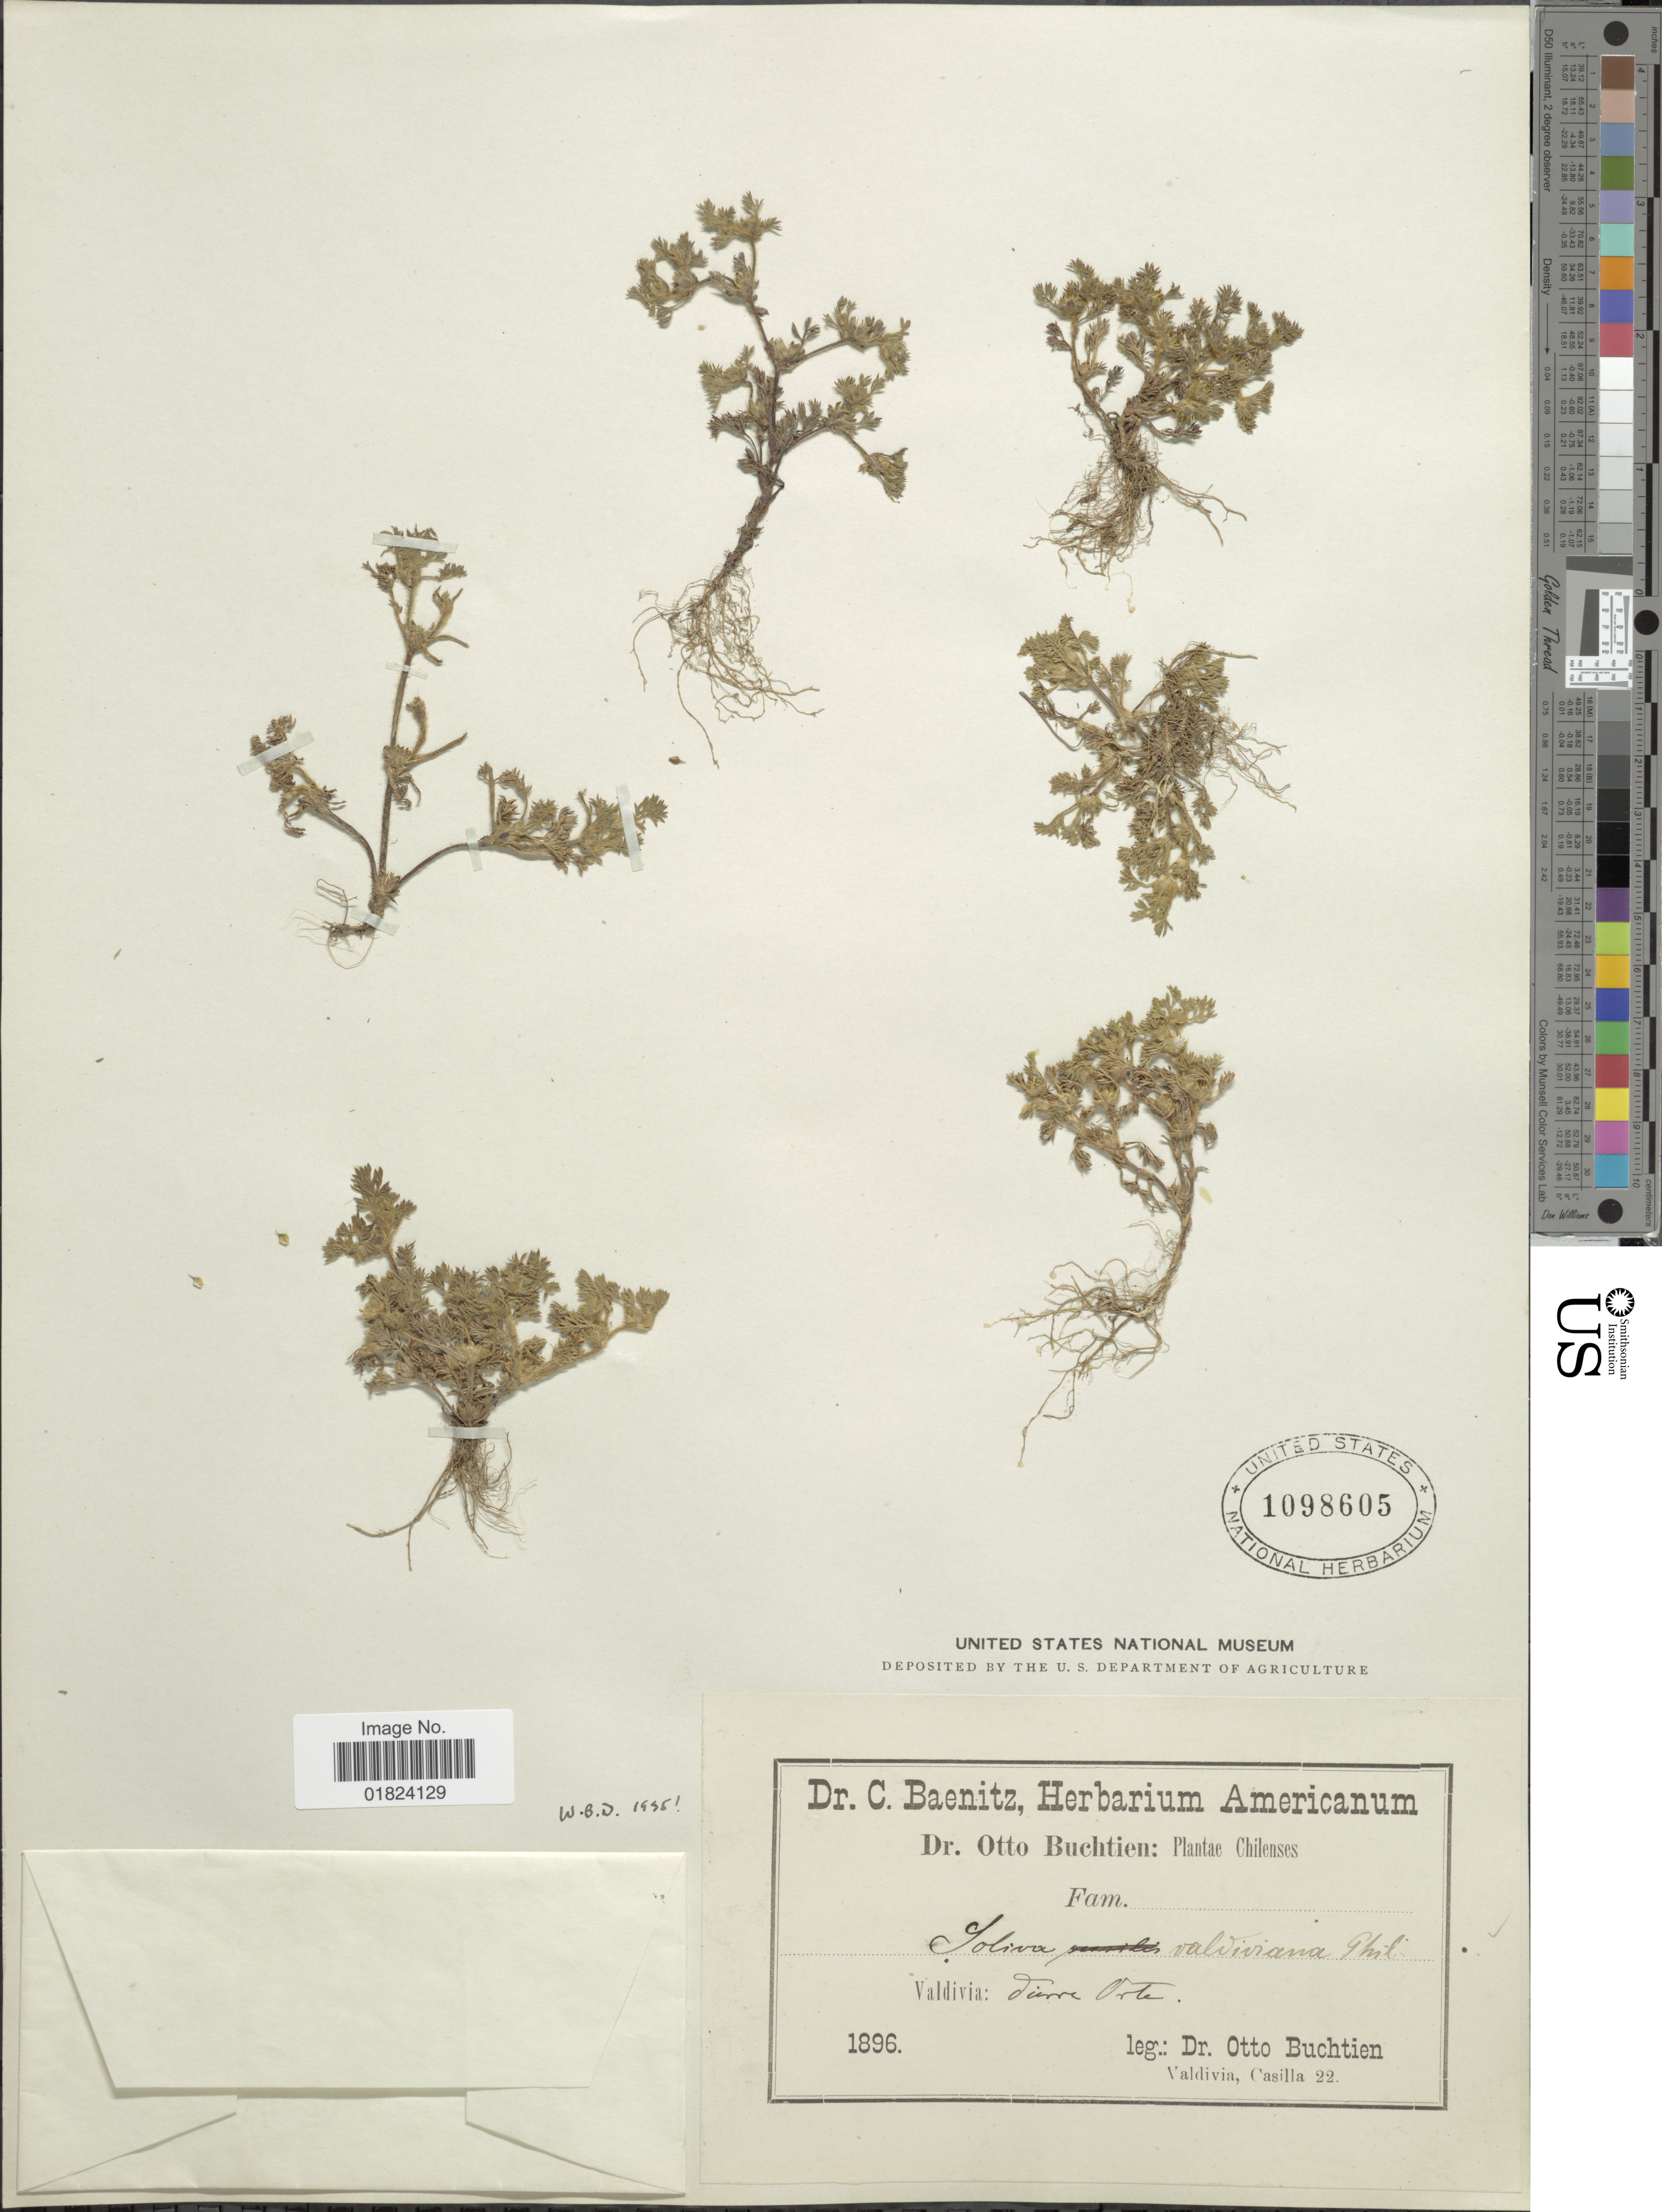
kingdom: Plantae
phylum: Tracheophyta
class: Magnoliopsida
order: Asterales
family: Asteraceae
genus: Soliva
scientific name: Soliva valdiviana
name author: Phil.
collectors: O. Buchtien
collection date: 1896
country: Chile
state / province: Los Ríos (XIV)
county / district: Valdivia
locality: Valdivia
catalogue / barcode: US 1098605